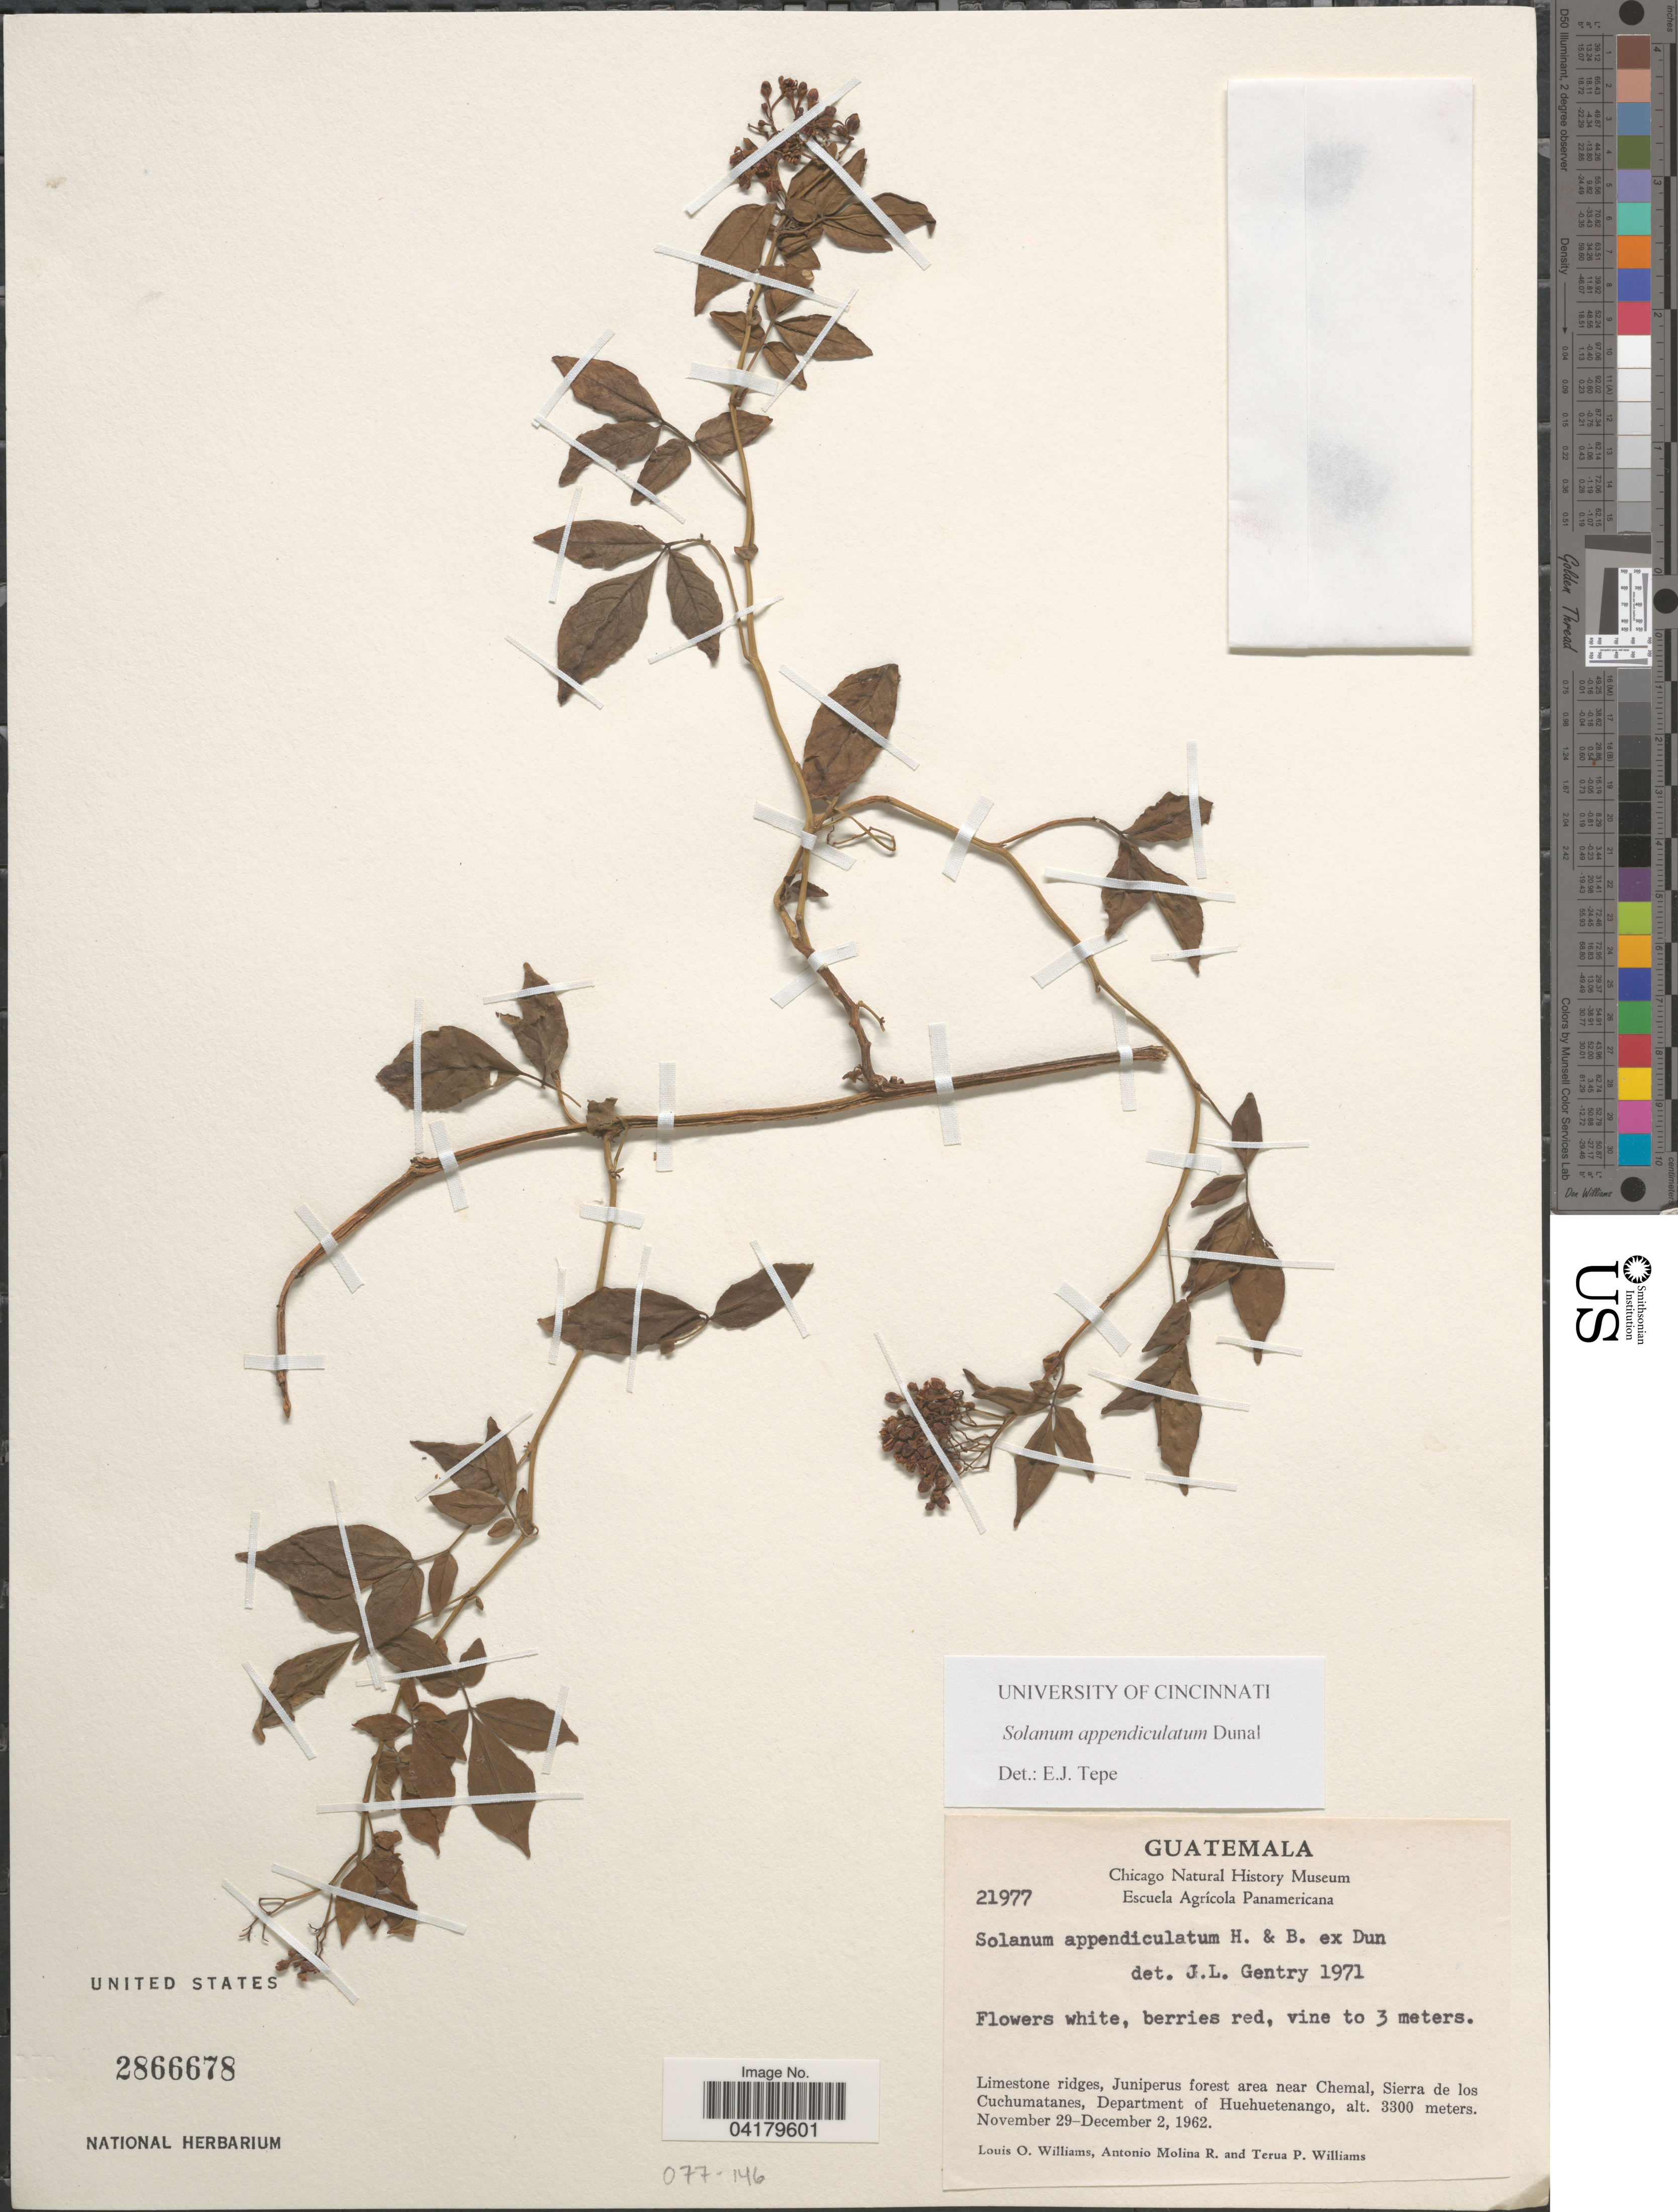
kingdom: Plantae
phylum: Tracheophyta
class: Magnoliopsida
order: Solanales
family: Solanaceae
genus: Solanum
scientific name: Solanum appendiculatum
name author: Humb. & Bonpl. ex Dunal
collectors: L. O. Williams, A. Molina R. & T. Williams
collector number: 21977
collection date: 1962-11-29/1962-12-02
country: Guatemala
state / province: Huehuetenango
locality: Near Chemal, Sierra de los Cuchumatanes, Department of Huehuetenango.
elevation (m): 3300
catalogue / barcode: US 2866678